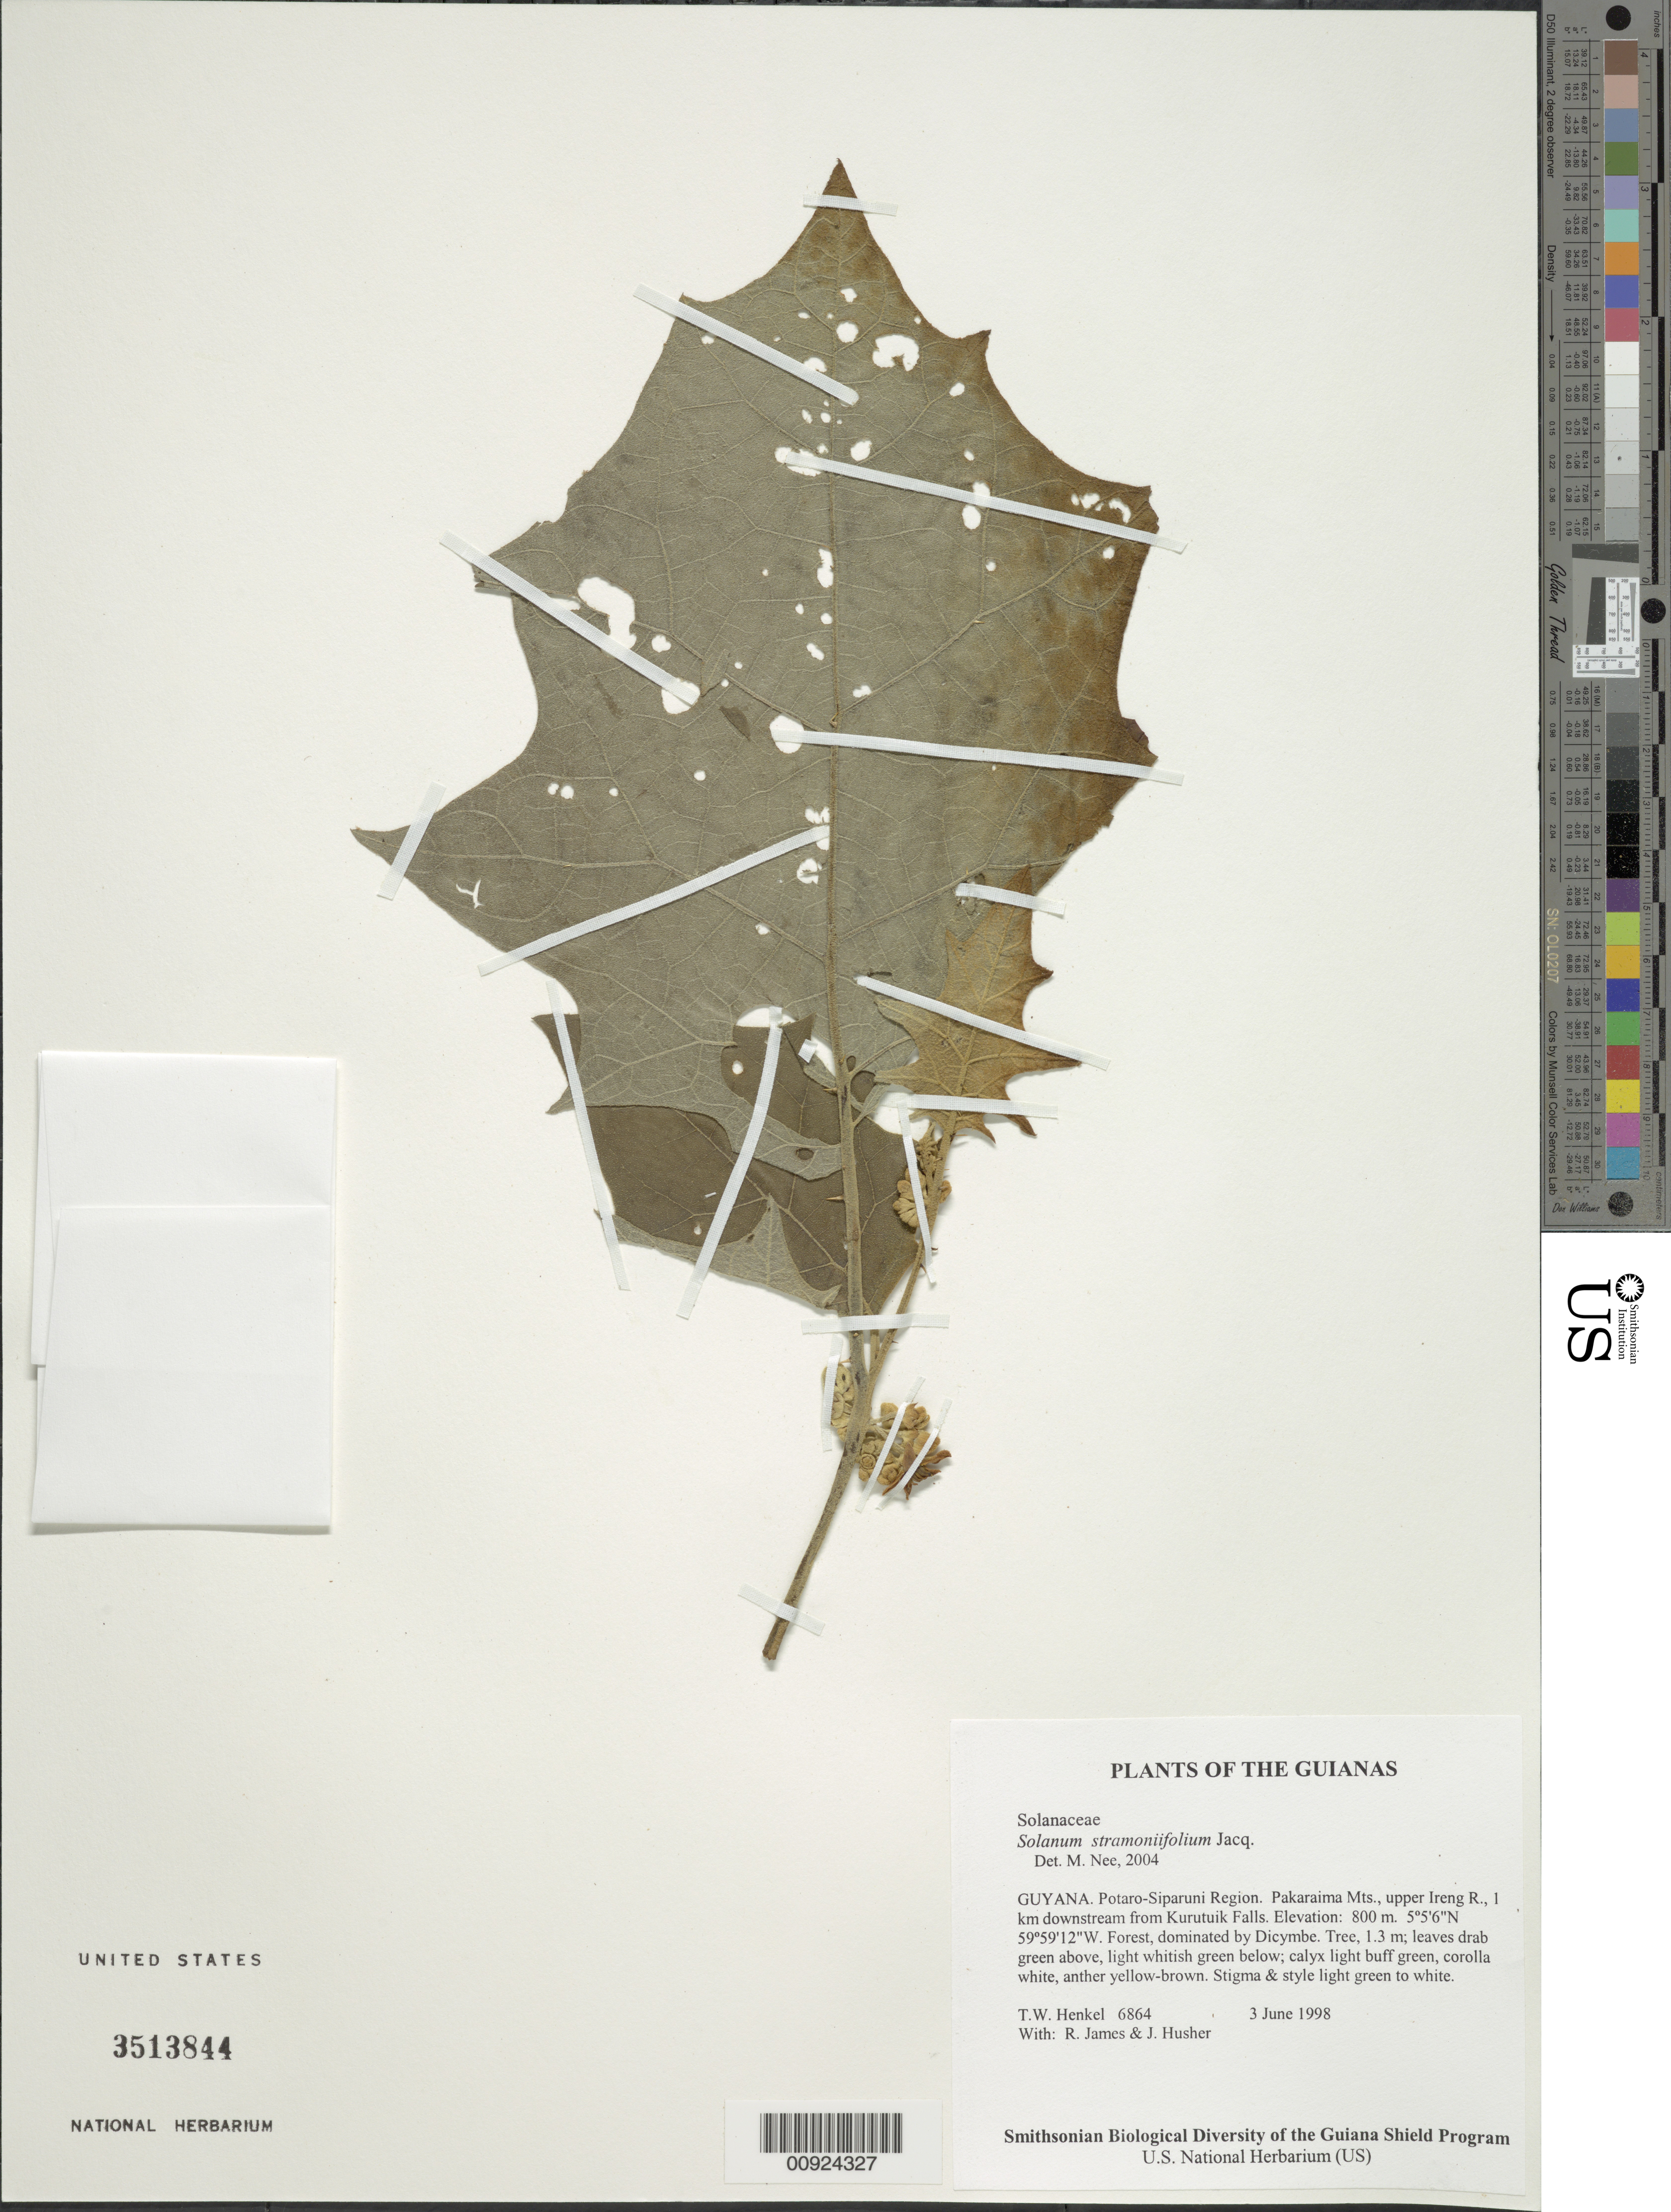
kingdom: Plantae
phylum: Tracheophyta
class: Magnoliopsida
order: Solanales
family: Solanaceae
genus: Solanum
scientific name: Solanum stramoniifolium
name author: Jacq.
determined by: Nee, Michael H.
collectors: T. Henkel, R. James & J. Husher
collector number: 6864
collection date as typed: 3 June 1998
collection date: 1998-06-03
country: Guyana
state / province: Potaro-Siparuni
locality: Pakaraima Mts., upper Ireng R., 1 km downstream from Kurutuik Falls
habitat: Forest, dominated by Dicymbe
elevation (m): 800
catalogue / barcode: US 3513844